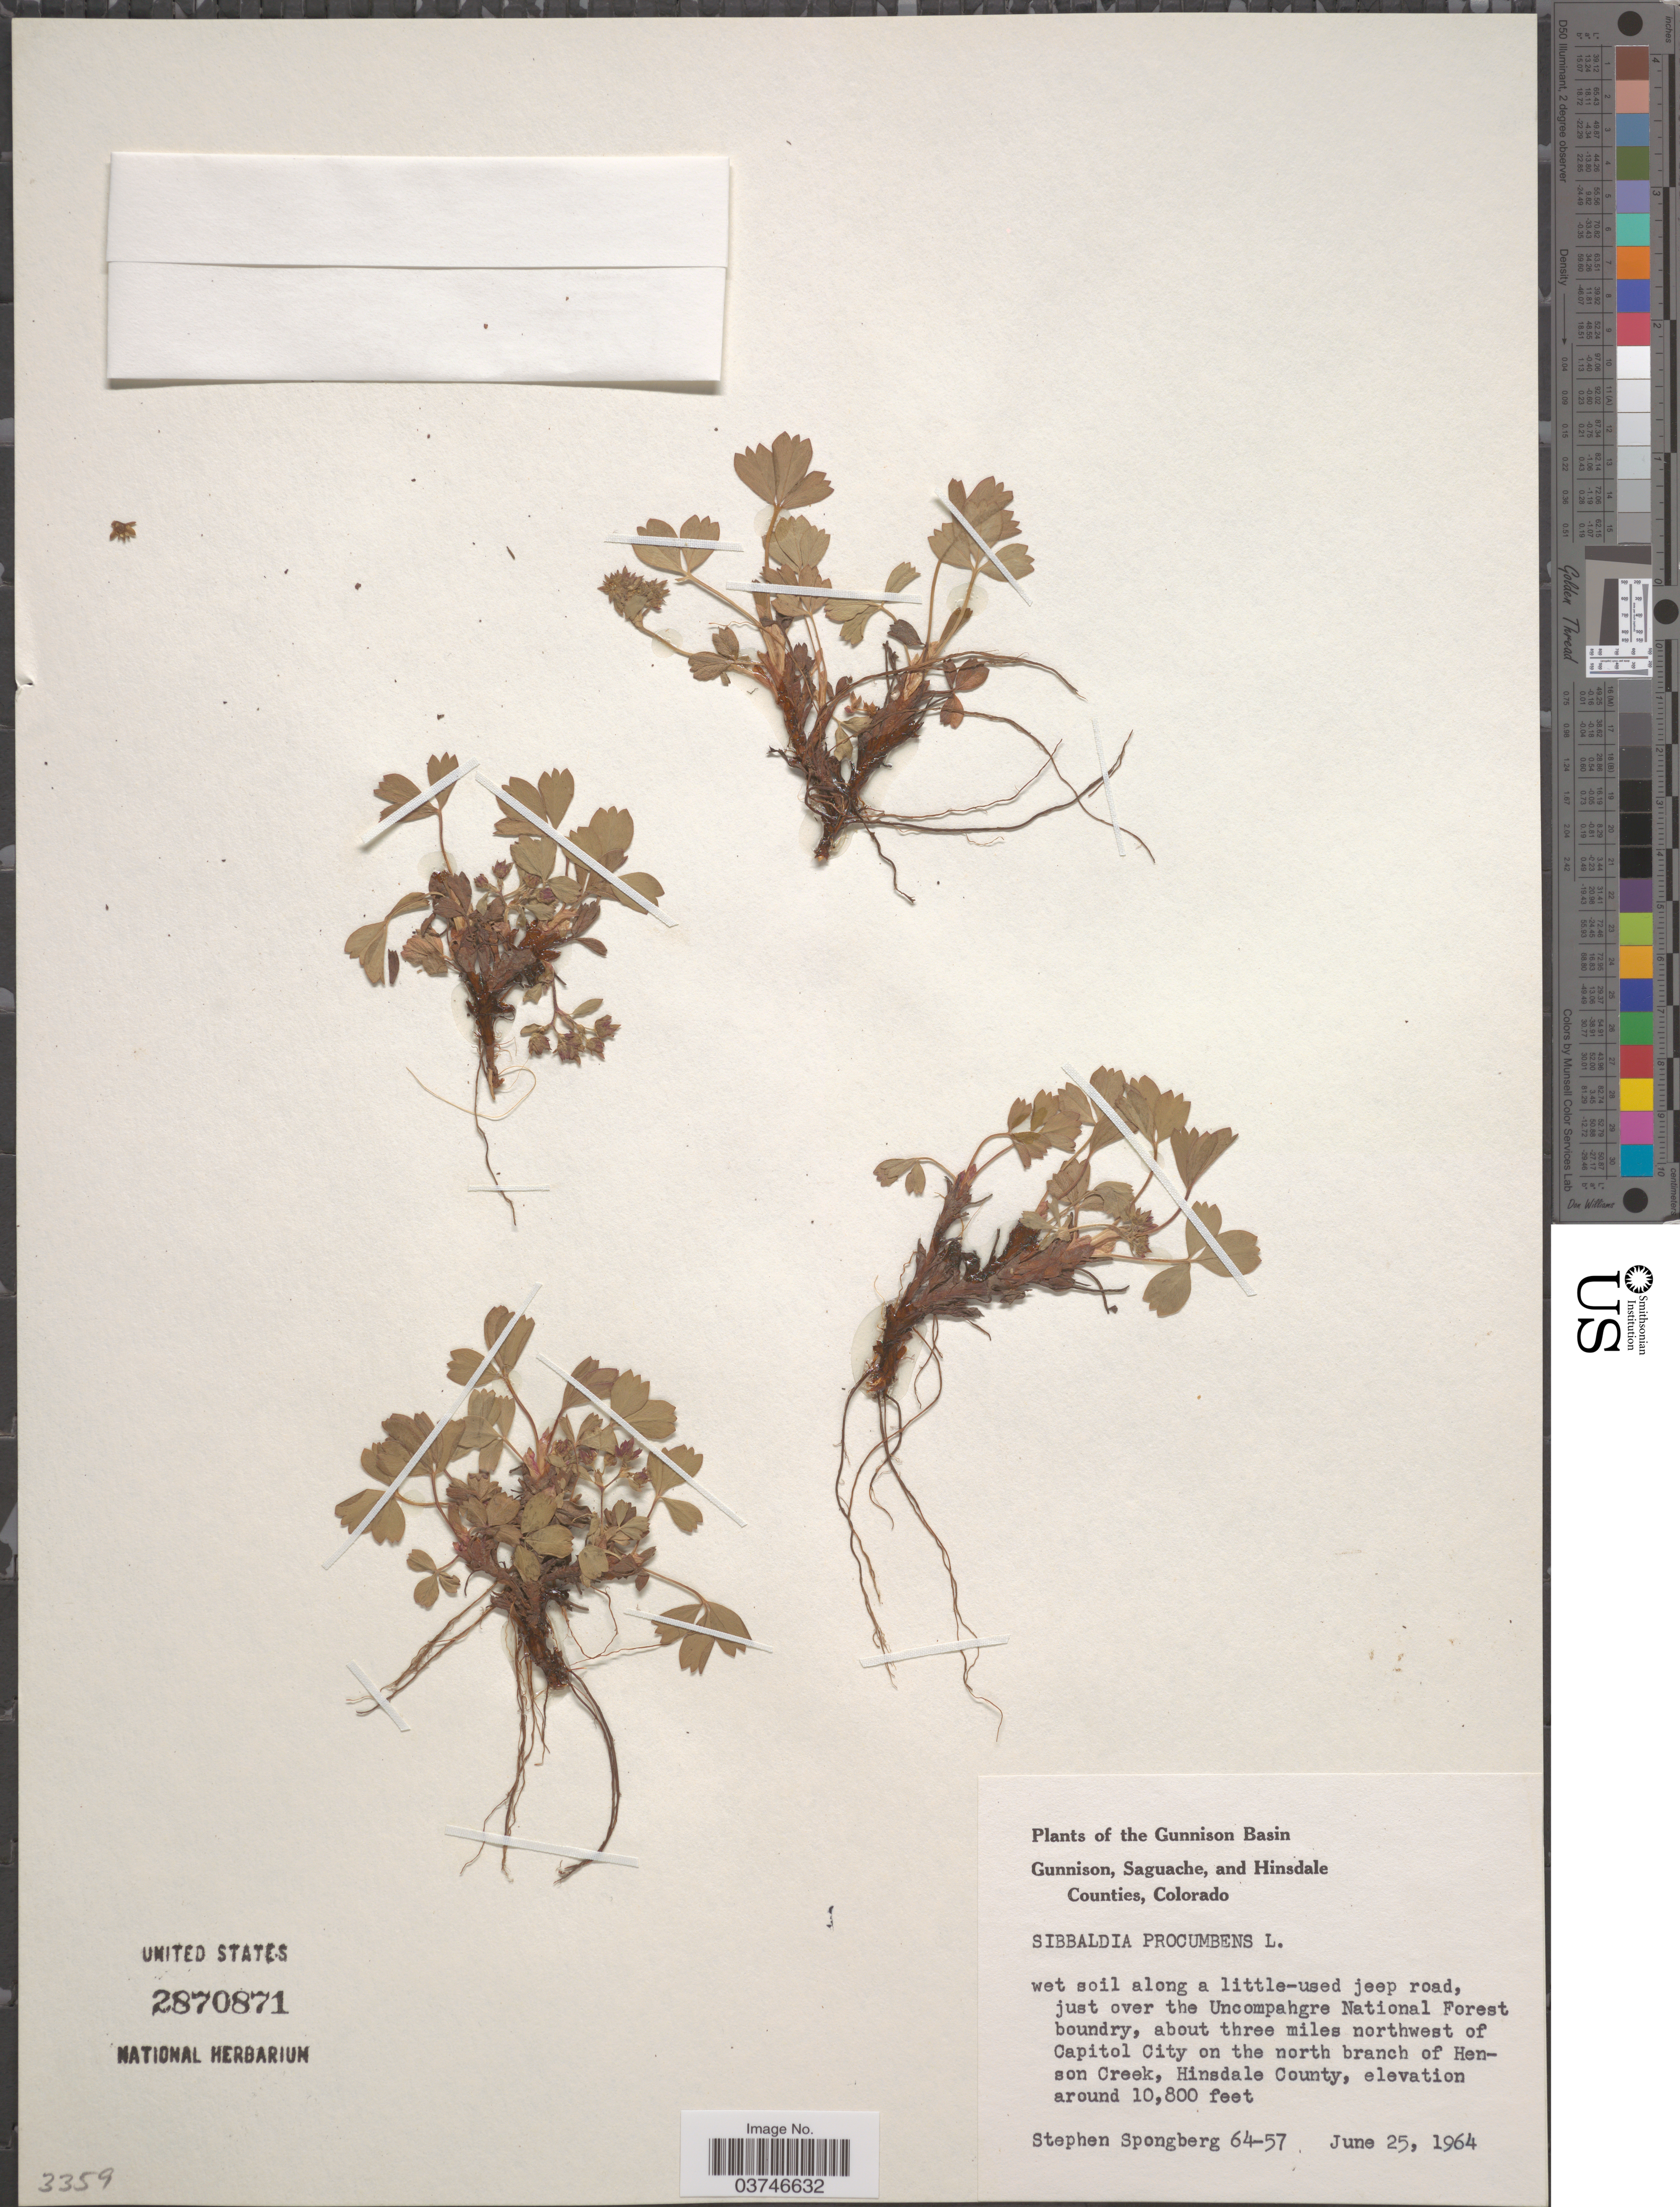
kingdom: Plantae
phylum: Tracheophyta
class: Magnoliopsida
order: Rosales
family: Rosaceae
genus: Sibbaldia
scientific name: Sibbaldia procumbens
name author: L.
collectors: S. A.Spongberg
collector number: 64-57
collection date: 1964-06-25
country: United States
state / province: Colorado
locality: The Gunnison Basin. Wet soil along a little-used jeep road, just over the Uncompahgre National Forest boundary, about three miles northwest of Capitol City on the north branch of Henson Creek, Hinsdale County.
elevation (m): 3292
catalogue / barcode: US 2870871